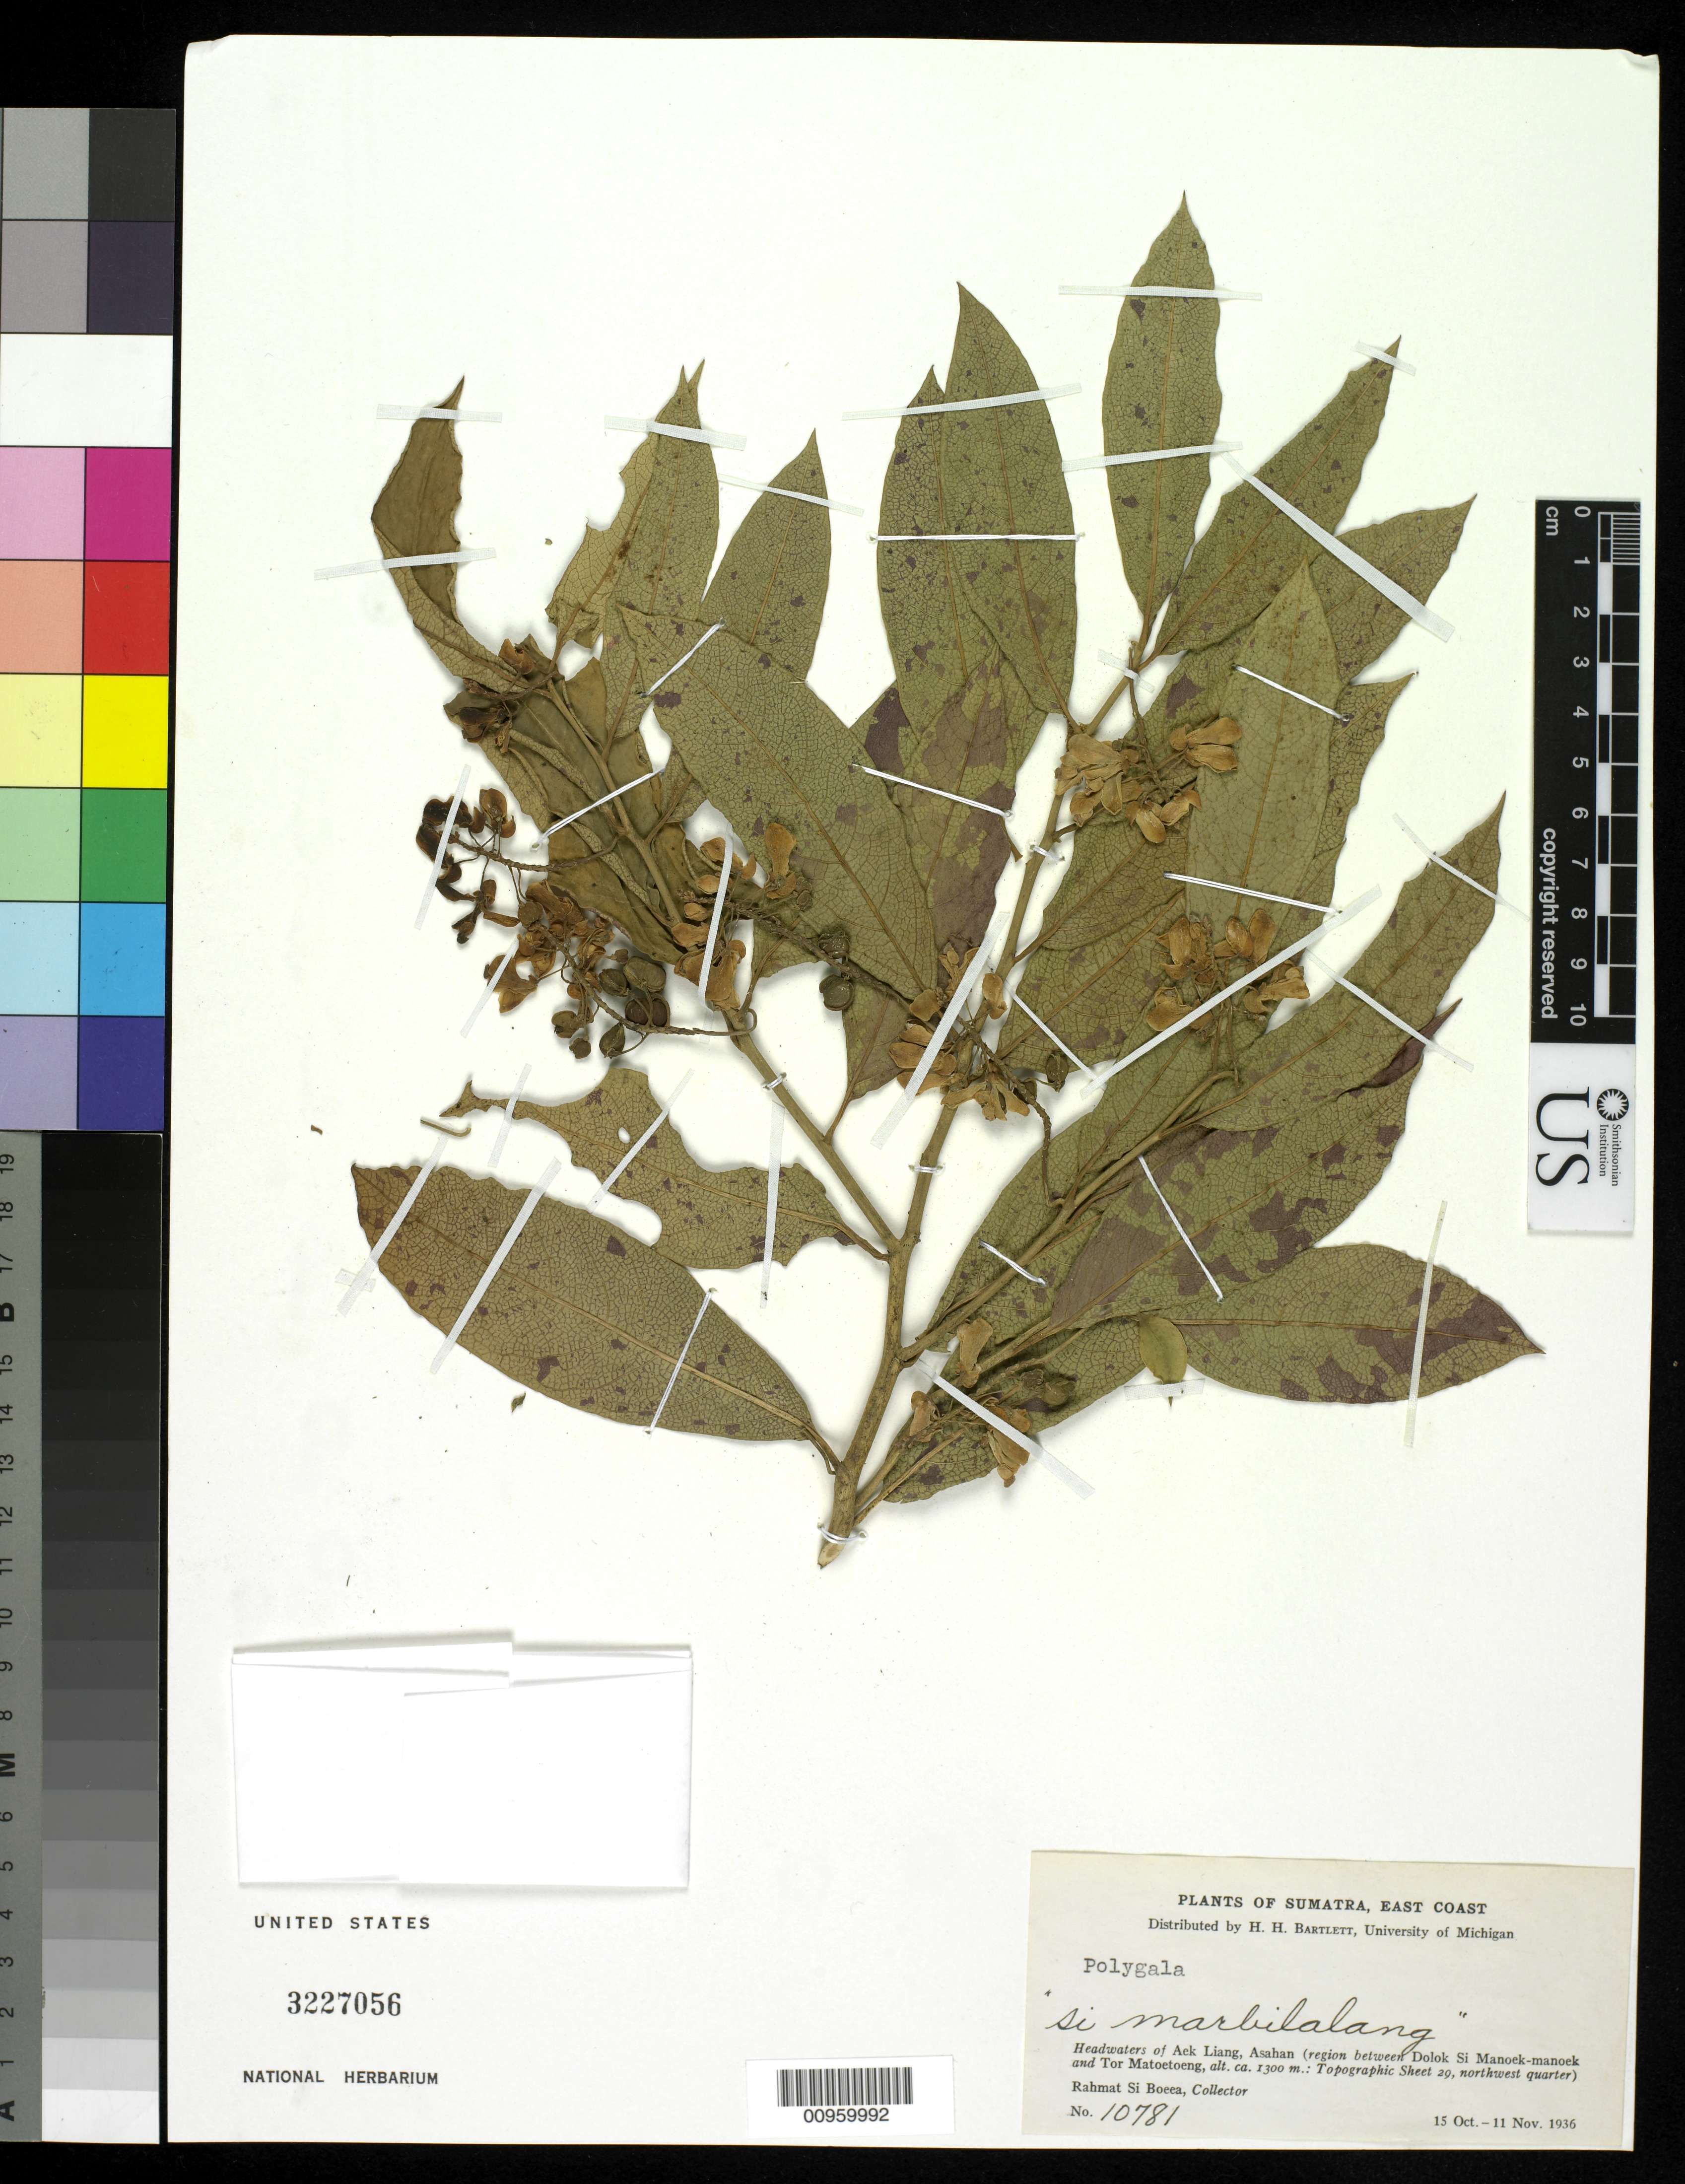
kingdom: Plantae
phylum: Tracheophyta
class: Magnoliopsida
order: Fabales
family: Polygalaceae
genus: Polygala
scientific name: Polygala longicaulis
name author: Kunth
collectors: Rahmat Si Boeea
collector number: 10781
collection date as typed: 15 Oct 1936 to 11 Nov 1936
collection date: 1936-10-15/1936-11-11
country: Indonesia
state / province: Sumatra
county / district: North Sumatra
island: Sumatra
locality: Headwaters of Aek Liang, Asahan (region between Dolok Si Manoek-manoek and Tor Matoetoeng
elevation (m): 1300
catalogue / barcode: US 3227056